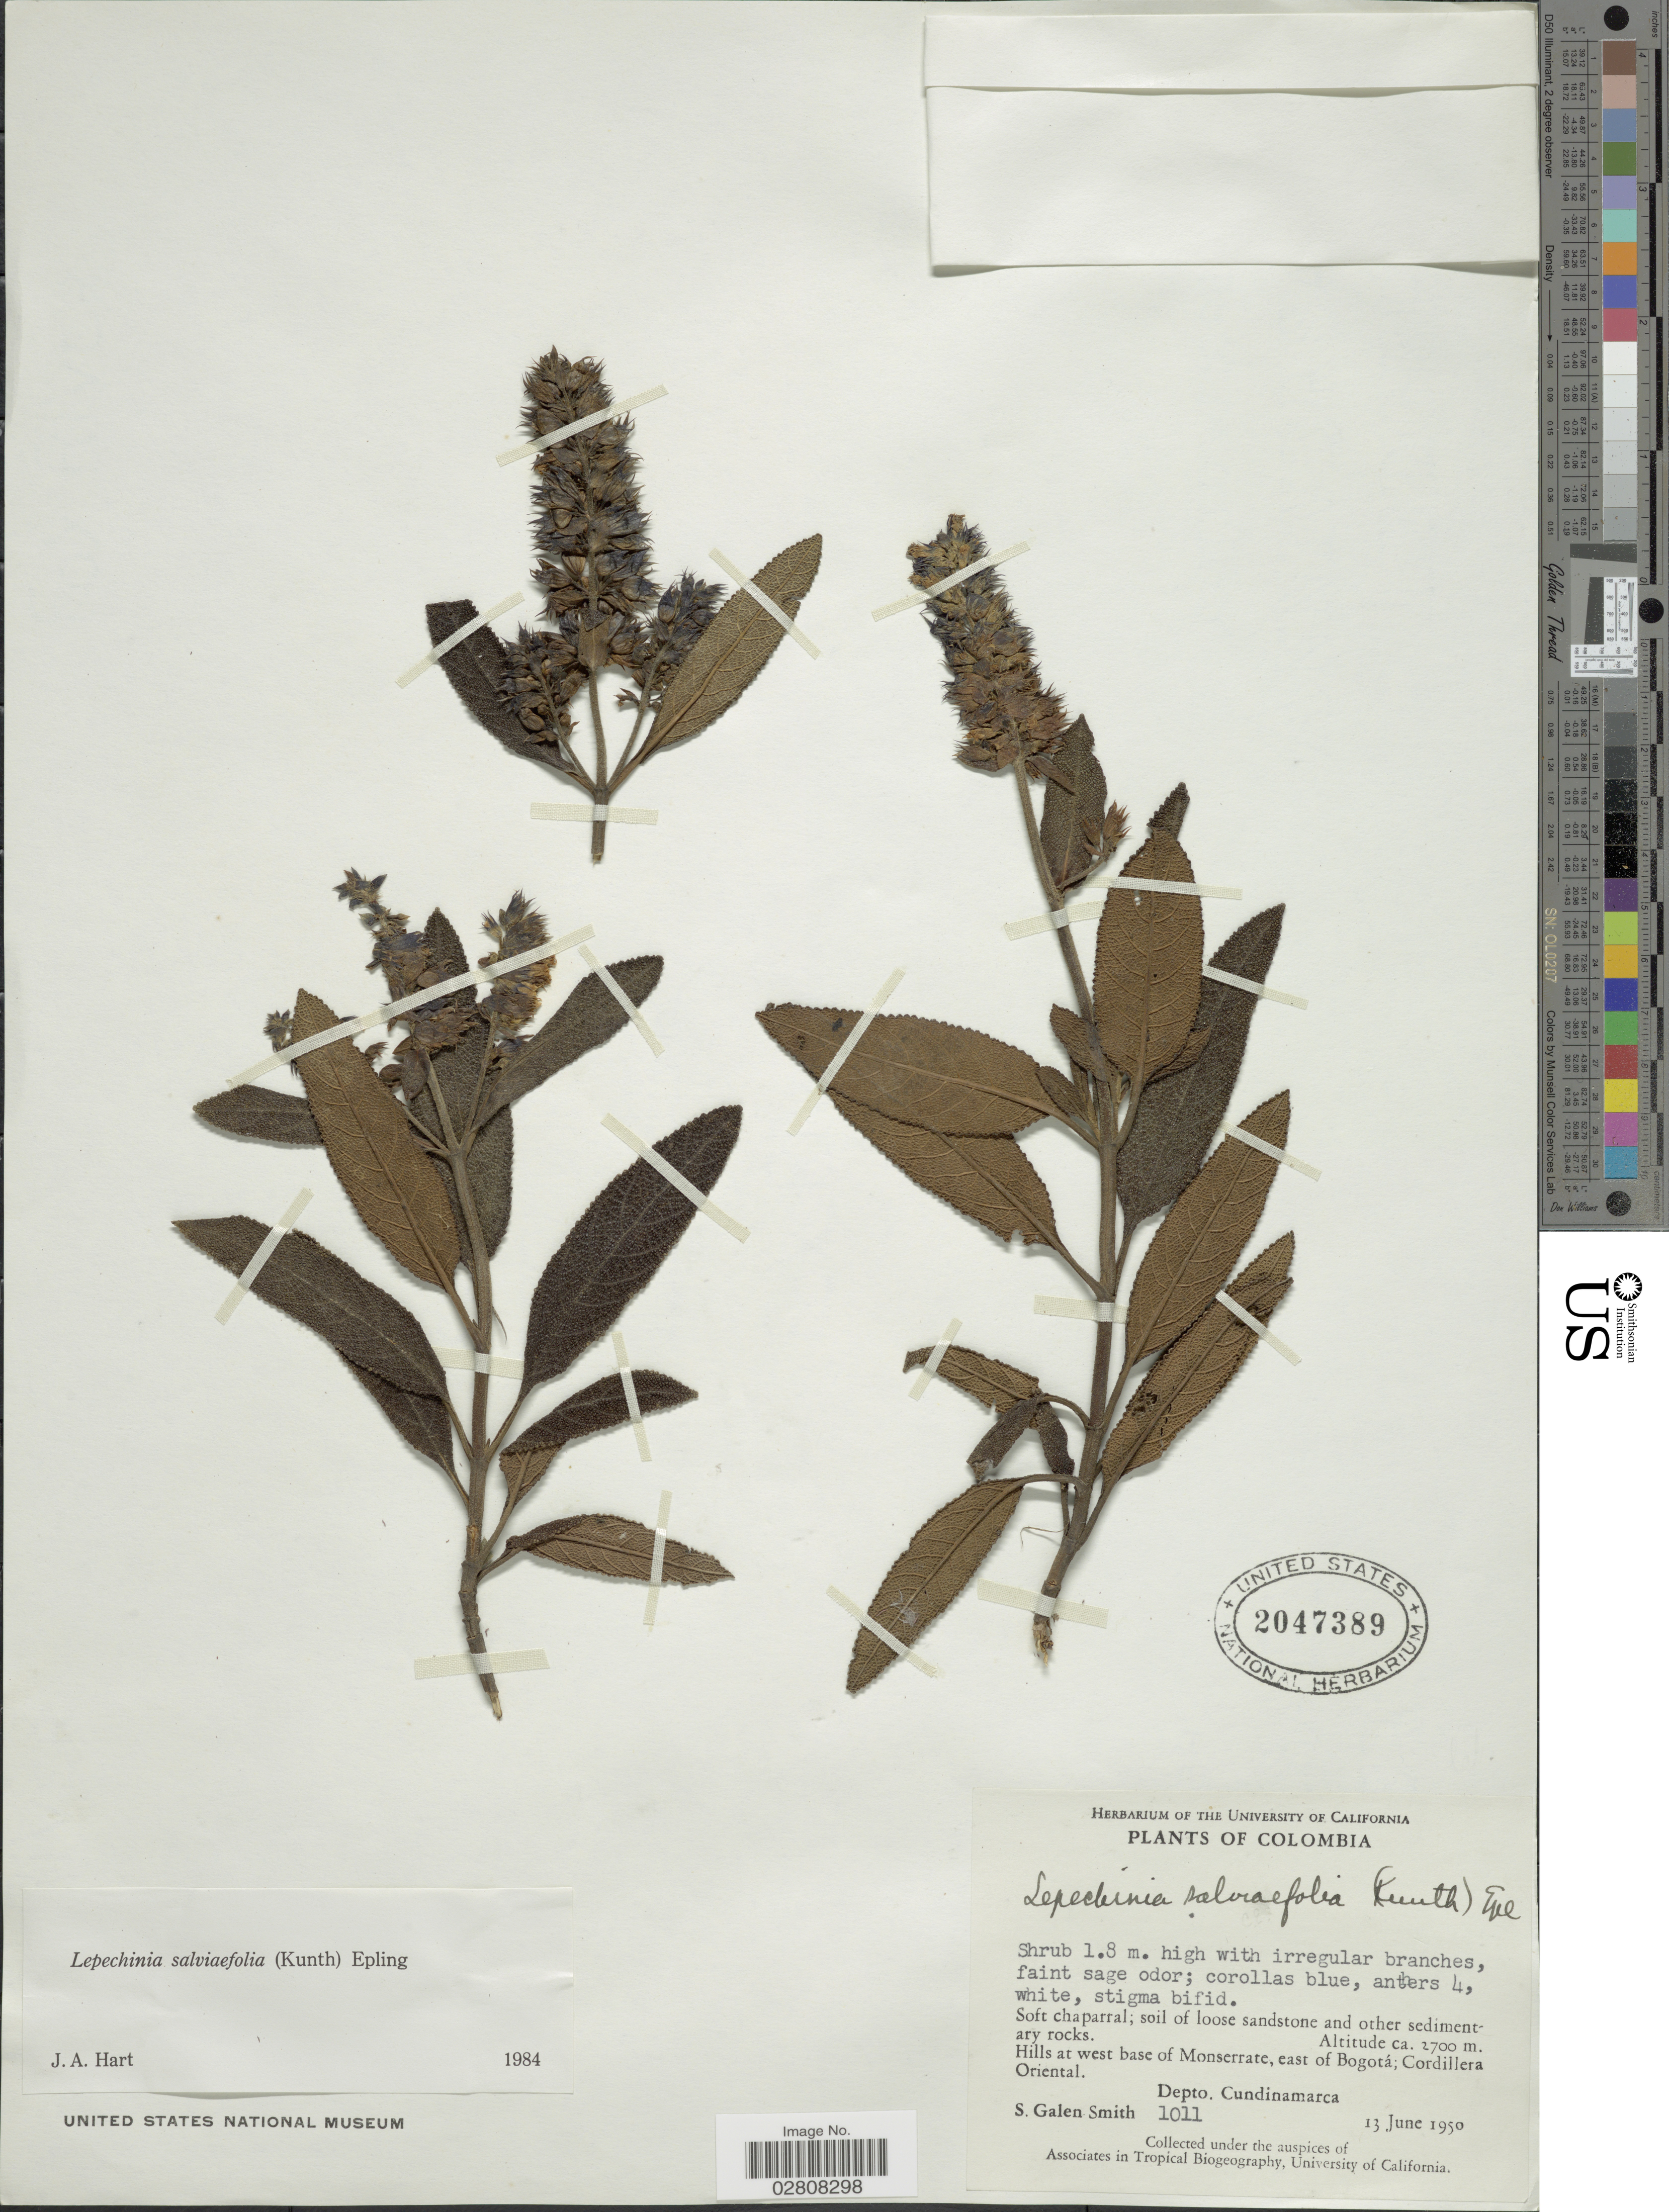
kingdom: Plantae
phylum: Tracheophyta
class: Magnoliopsida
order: Lamiales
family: Lamiaceae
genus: Lepechinia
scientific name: Lepechinia salviifolia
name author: (Kunth) Epling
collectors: S. G. Smith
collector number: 1011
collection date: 1950-06-13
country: Colombia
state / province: Cundinamarca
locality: Hills at west base of Monserrate, east of Bogotá; Cordillera Oriental. Depto. Cundinamarca.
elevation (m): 2700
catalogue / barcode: US 2047389